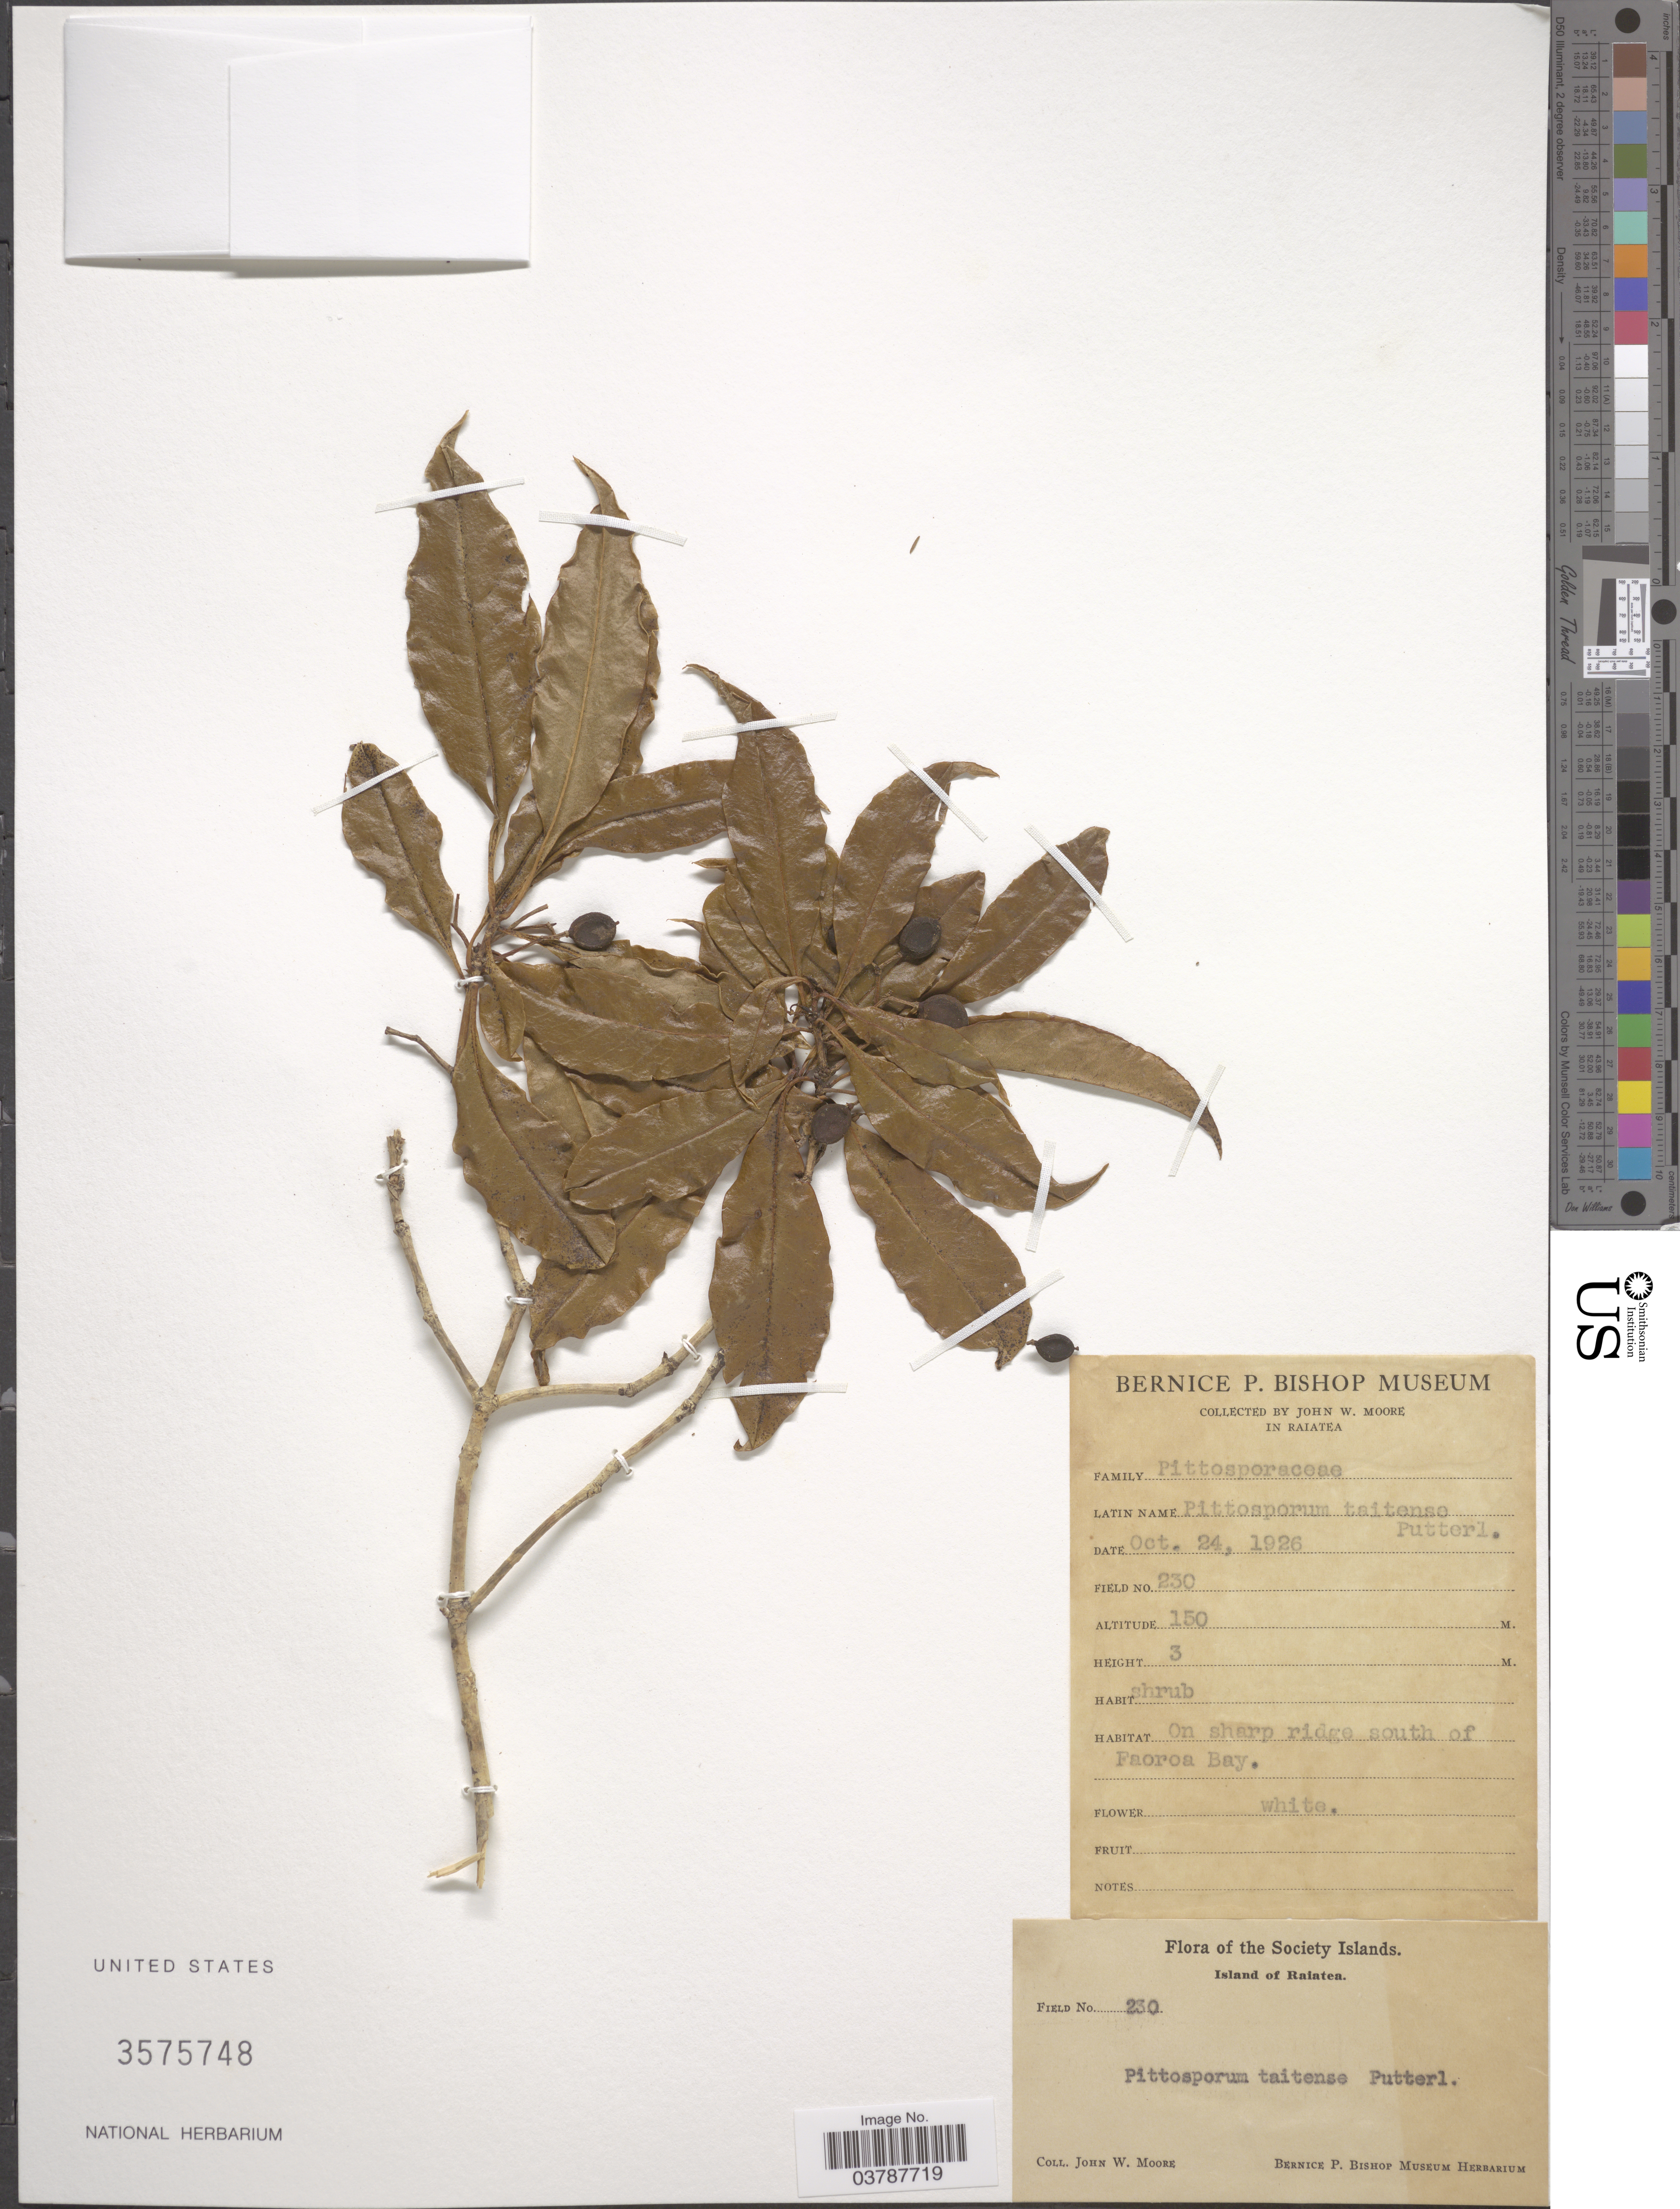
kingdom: Plantae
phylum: Tracheophyta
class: Magnoliopsida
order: Apiales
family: Pittosporaceae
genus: Pittosporum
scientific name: Pittosporum taitense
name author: Putt.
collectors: J. Moore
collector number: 230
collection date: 1926-10-24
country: French Polynesia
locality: The Society Islands. Island of Raiatea. On sharp ridge south of Faoroa Bay.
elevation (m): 150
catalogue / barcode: US 3575748